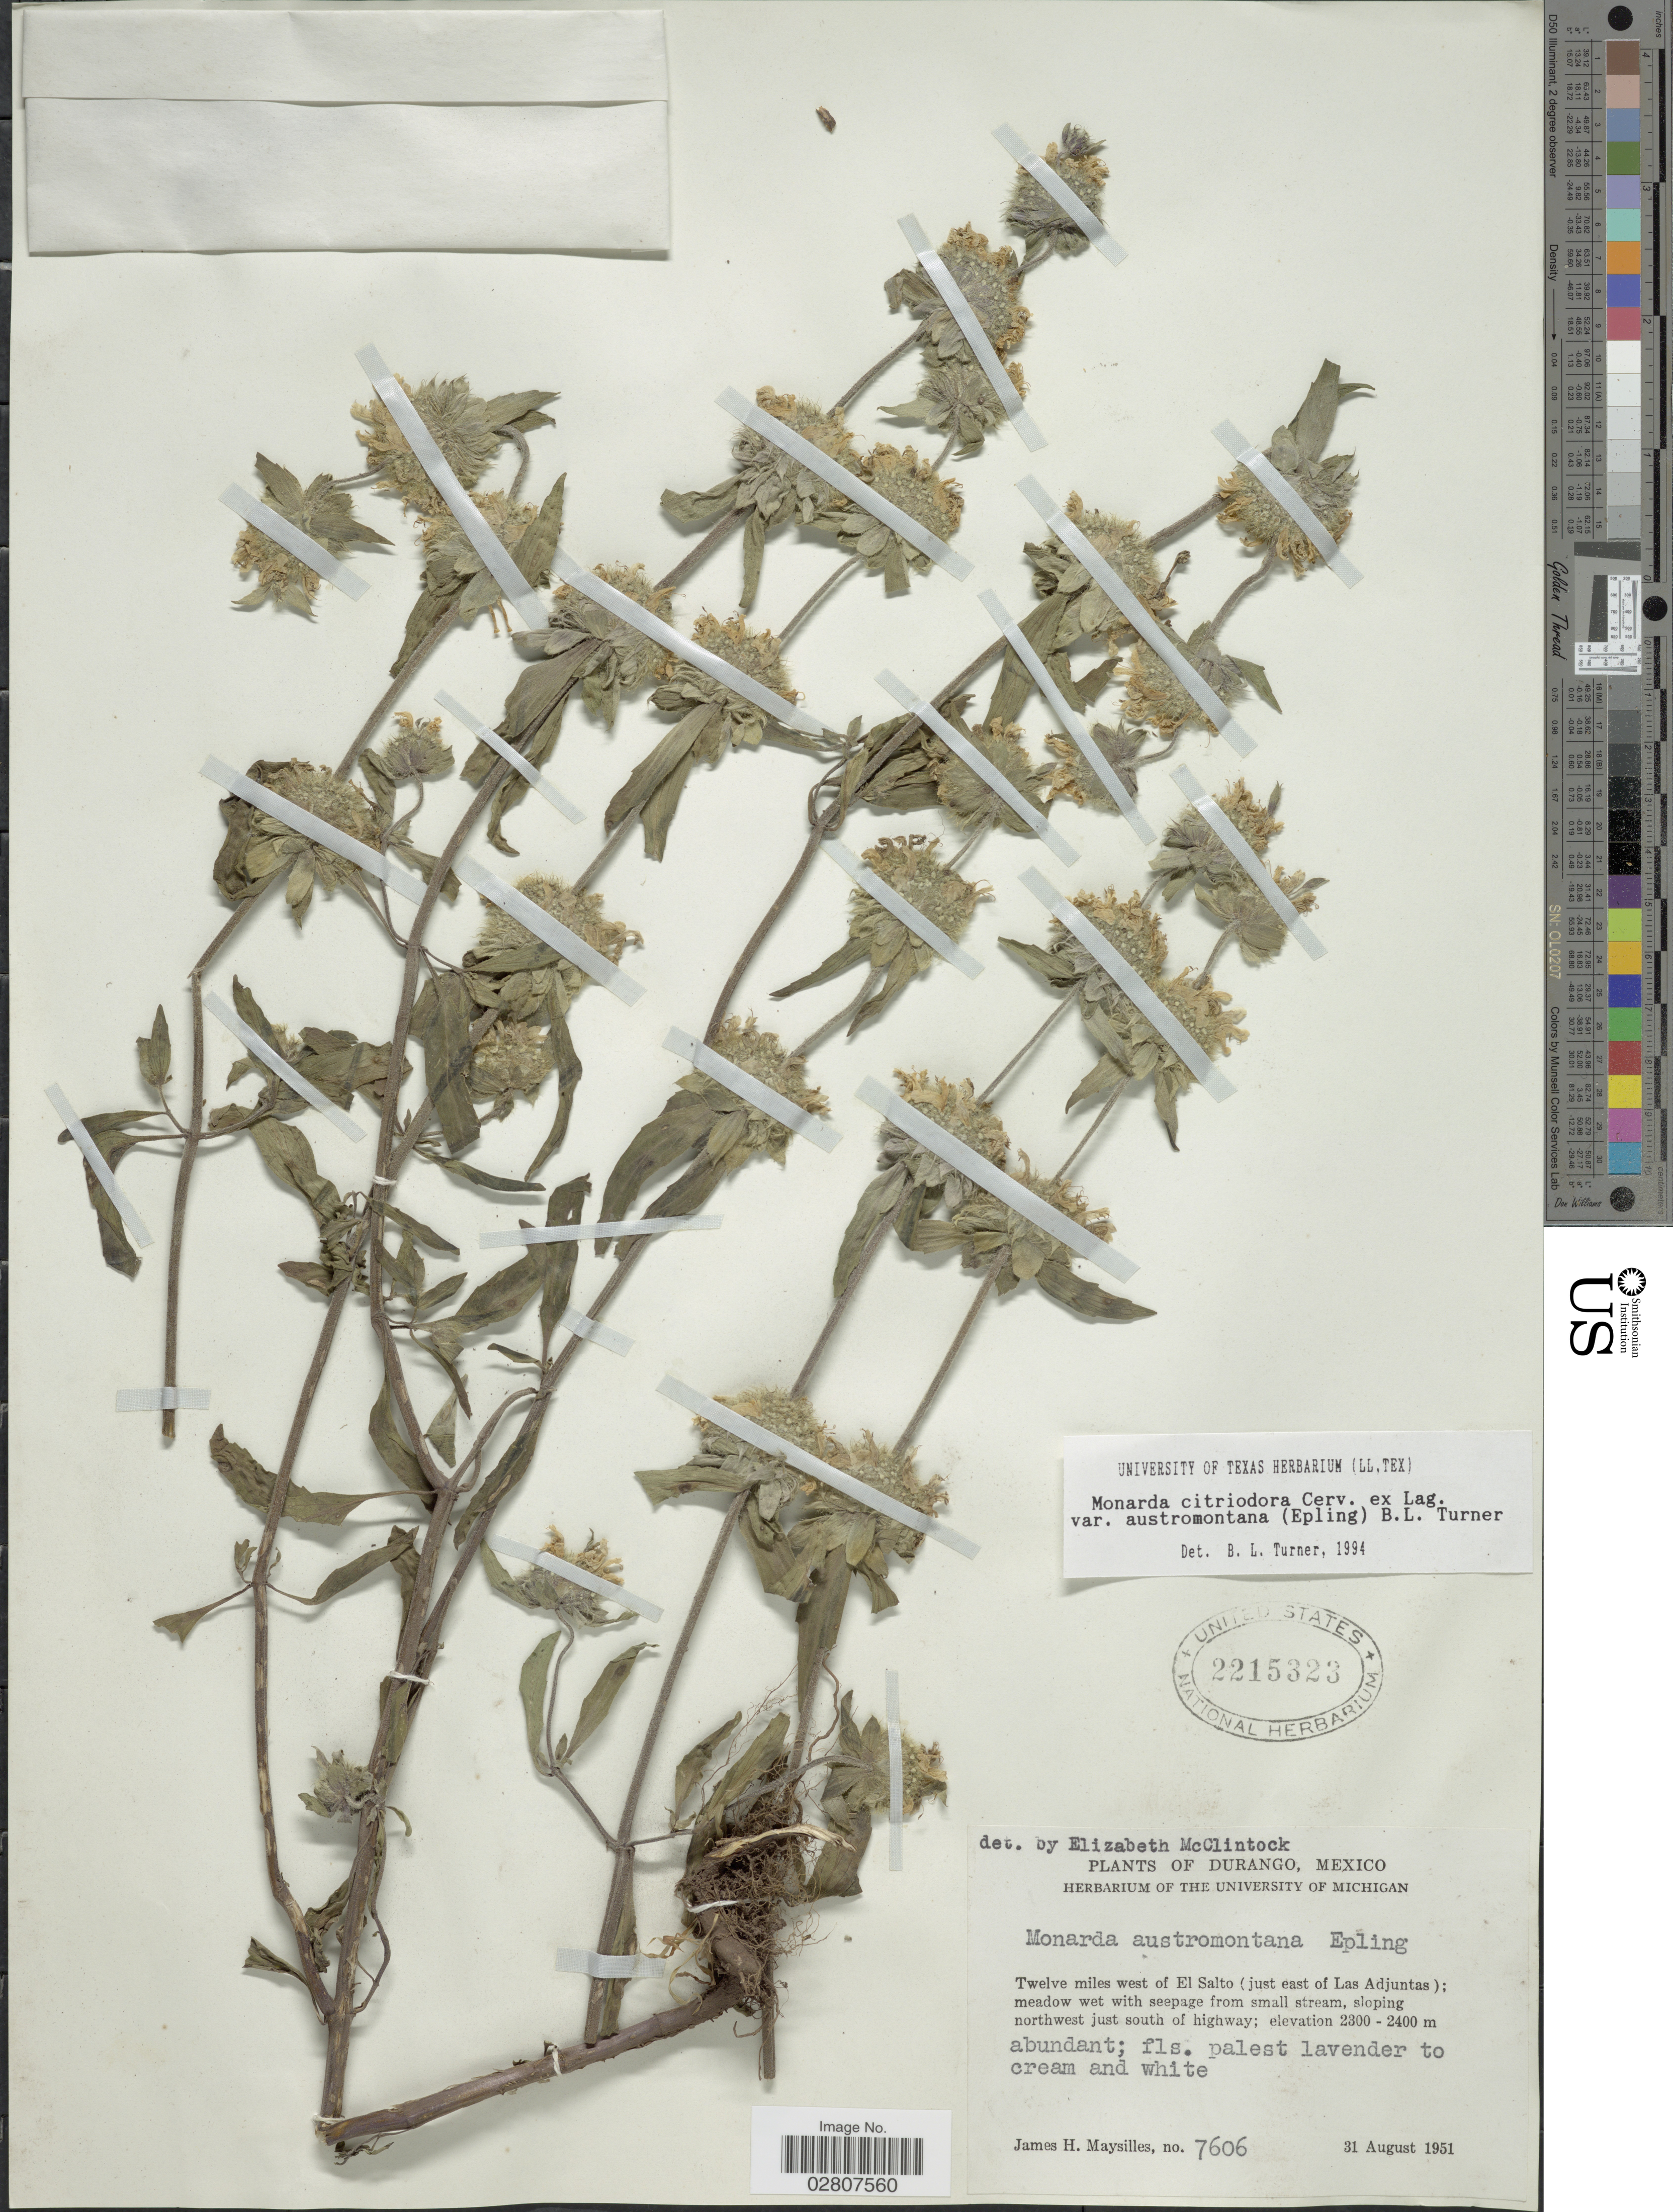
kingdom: Plantae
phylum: Tracheophyta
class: Magnoliopsida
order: Lamiales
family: Lamiaceae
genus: Monarda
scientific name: Monarda mexicana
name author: Epling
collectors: J. Maysilles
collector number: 7606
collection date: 1951-08-31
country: Mexico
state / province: Durango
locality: Twelve miles west of El Salto (just east of Las Adjuntas); meadow wet with seepage from small stream, sloping northwest just south of highway.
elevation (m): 2300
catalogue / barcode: US 2215323